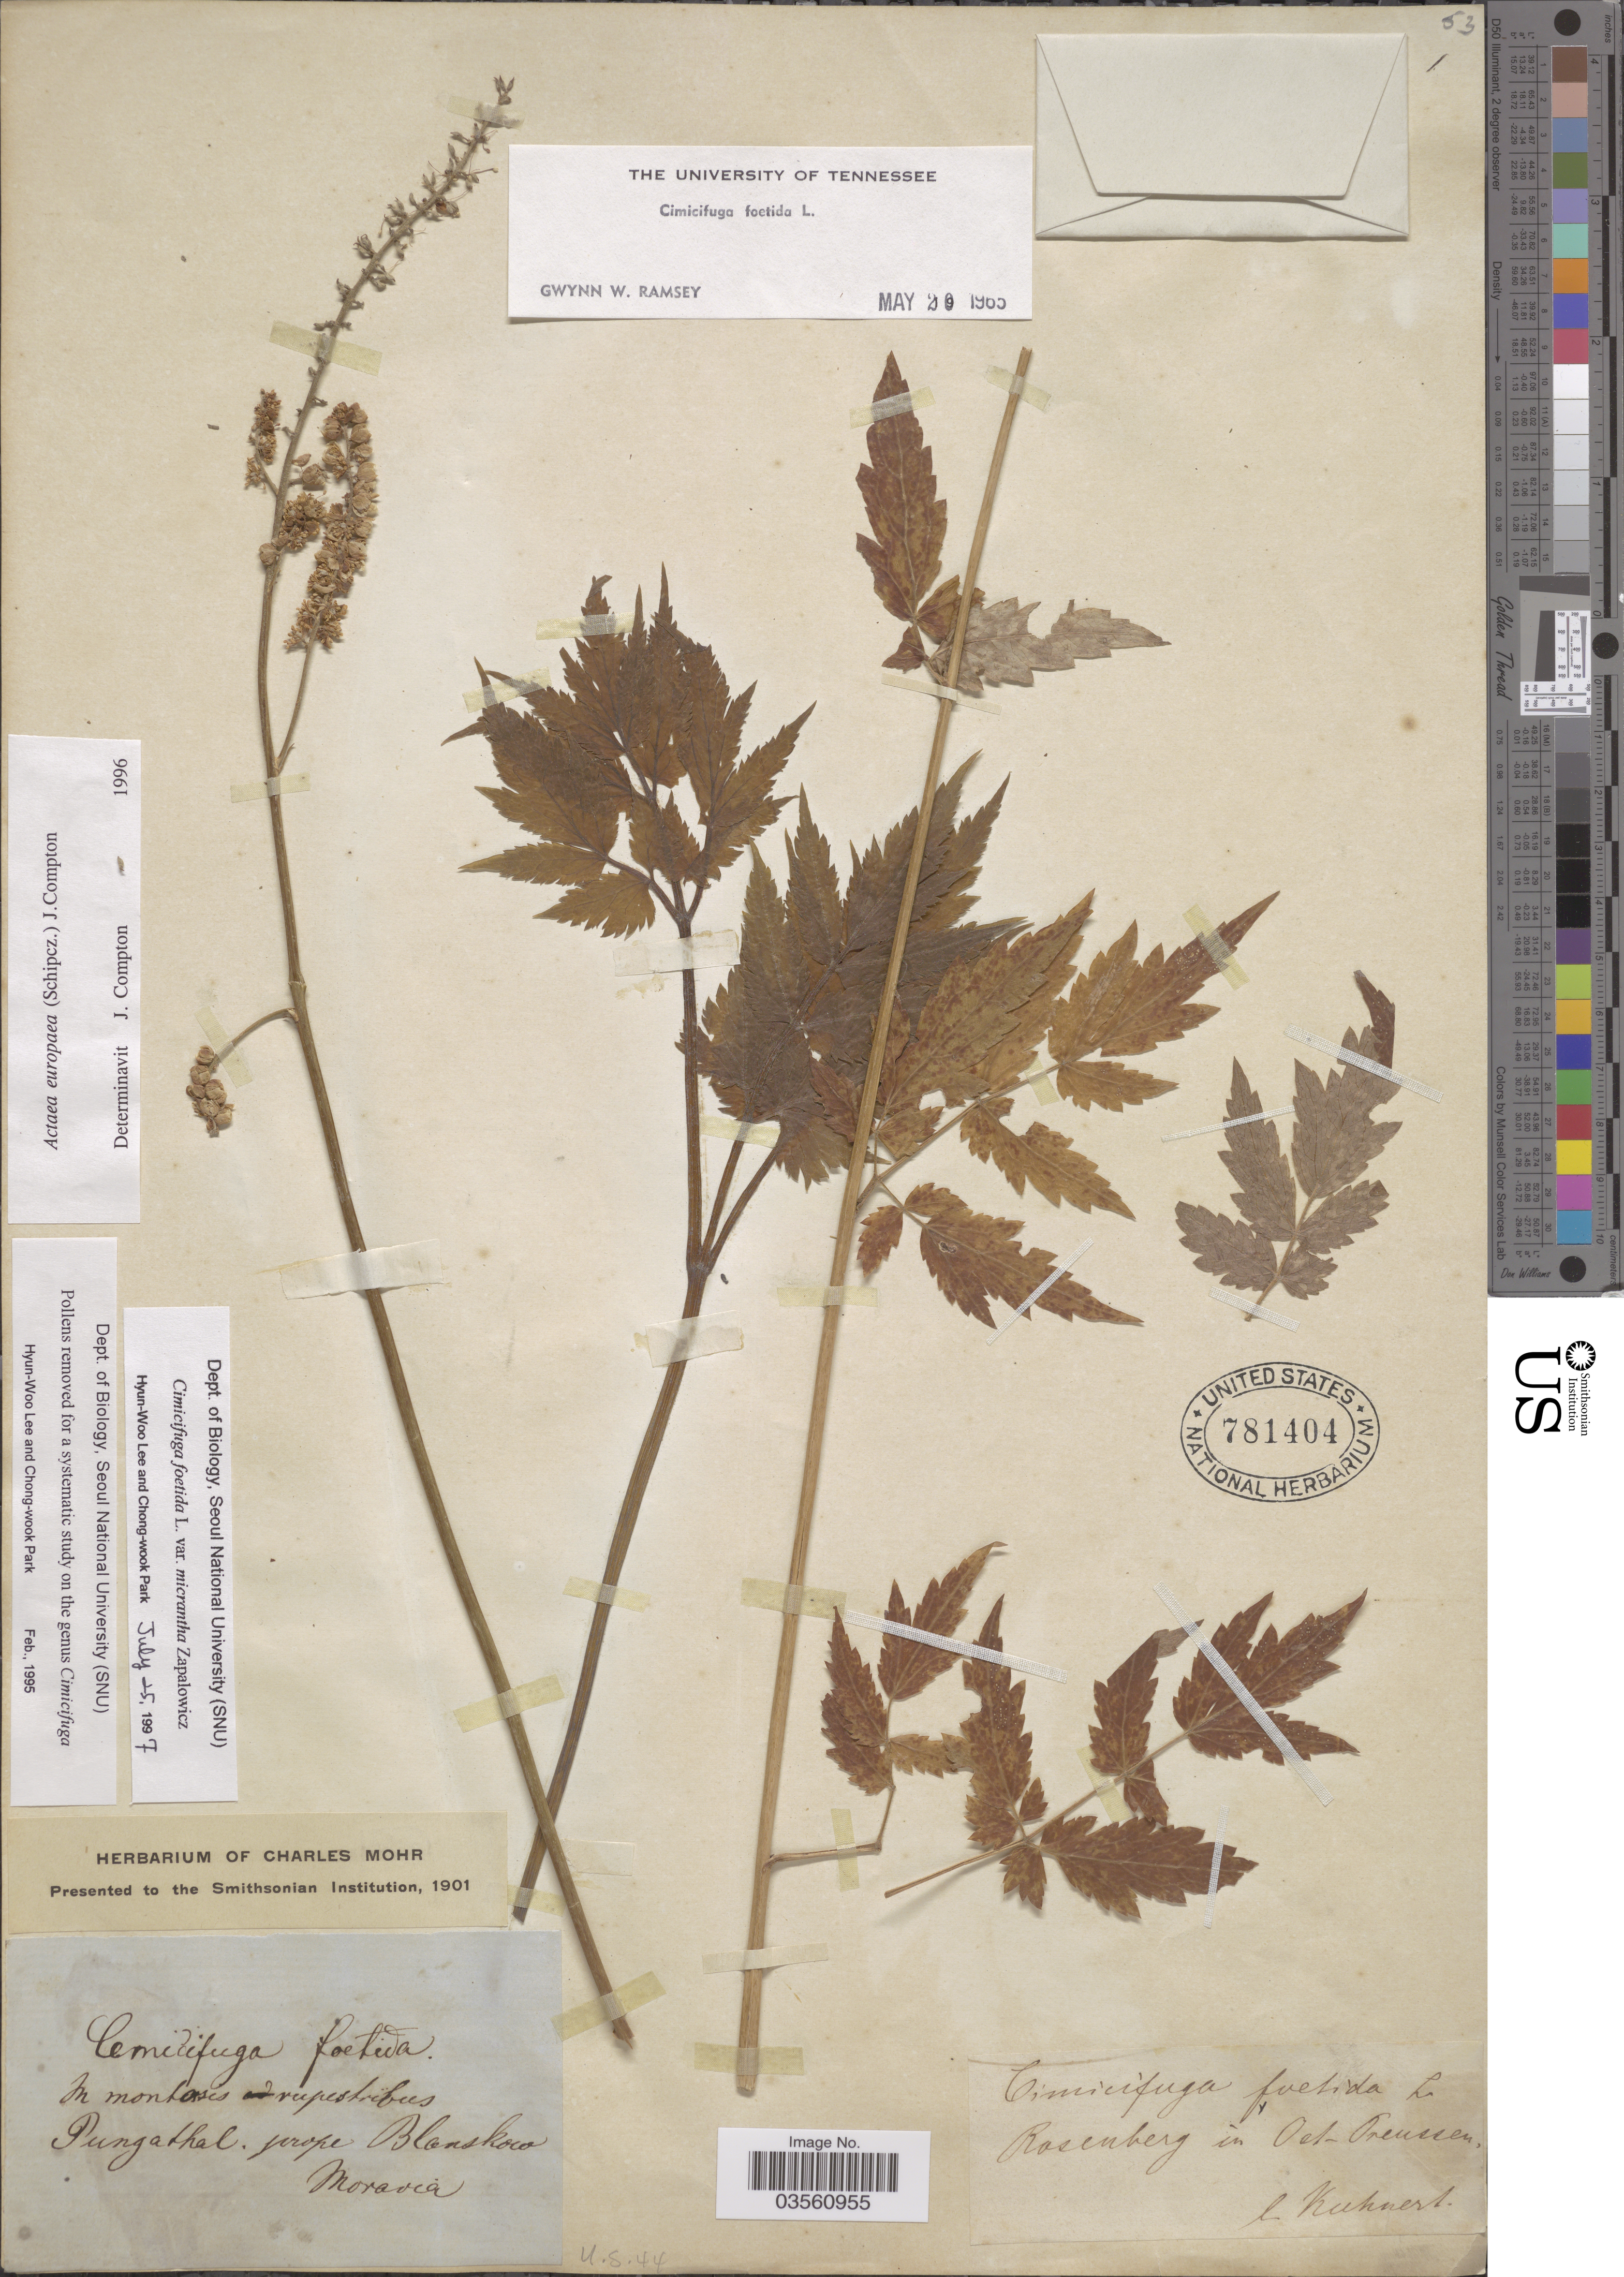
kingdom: Plantae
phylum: Tracheophyta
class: Magnoliopsida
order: Ranunculales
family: Ranunculaceae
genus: Actaea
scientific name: Actaea europaea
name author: (Schipcz.) J. Compton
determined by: Compton, J. A.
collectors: Kuhnert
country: Poland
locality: Rosenberg in Ost Preussen. Pungathal prope Blanskow. Moravia.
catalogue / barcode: US 781404